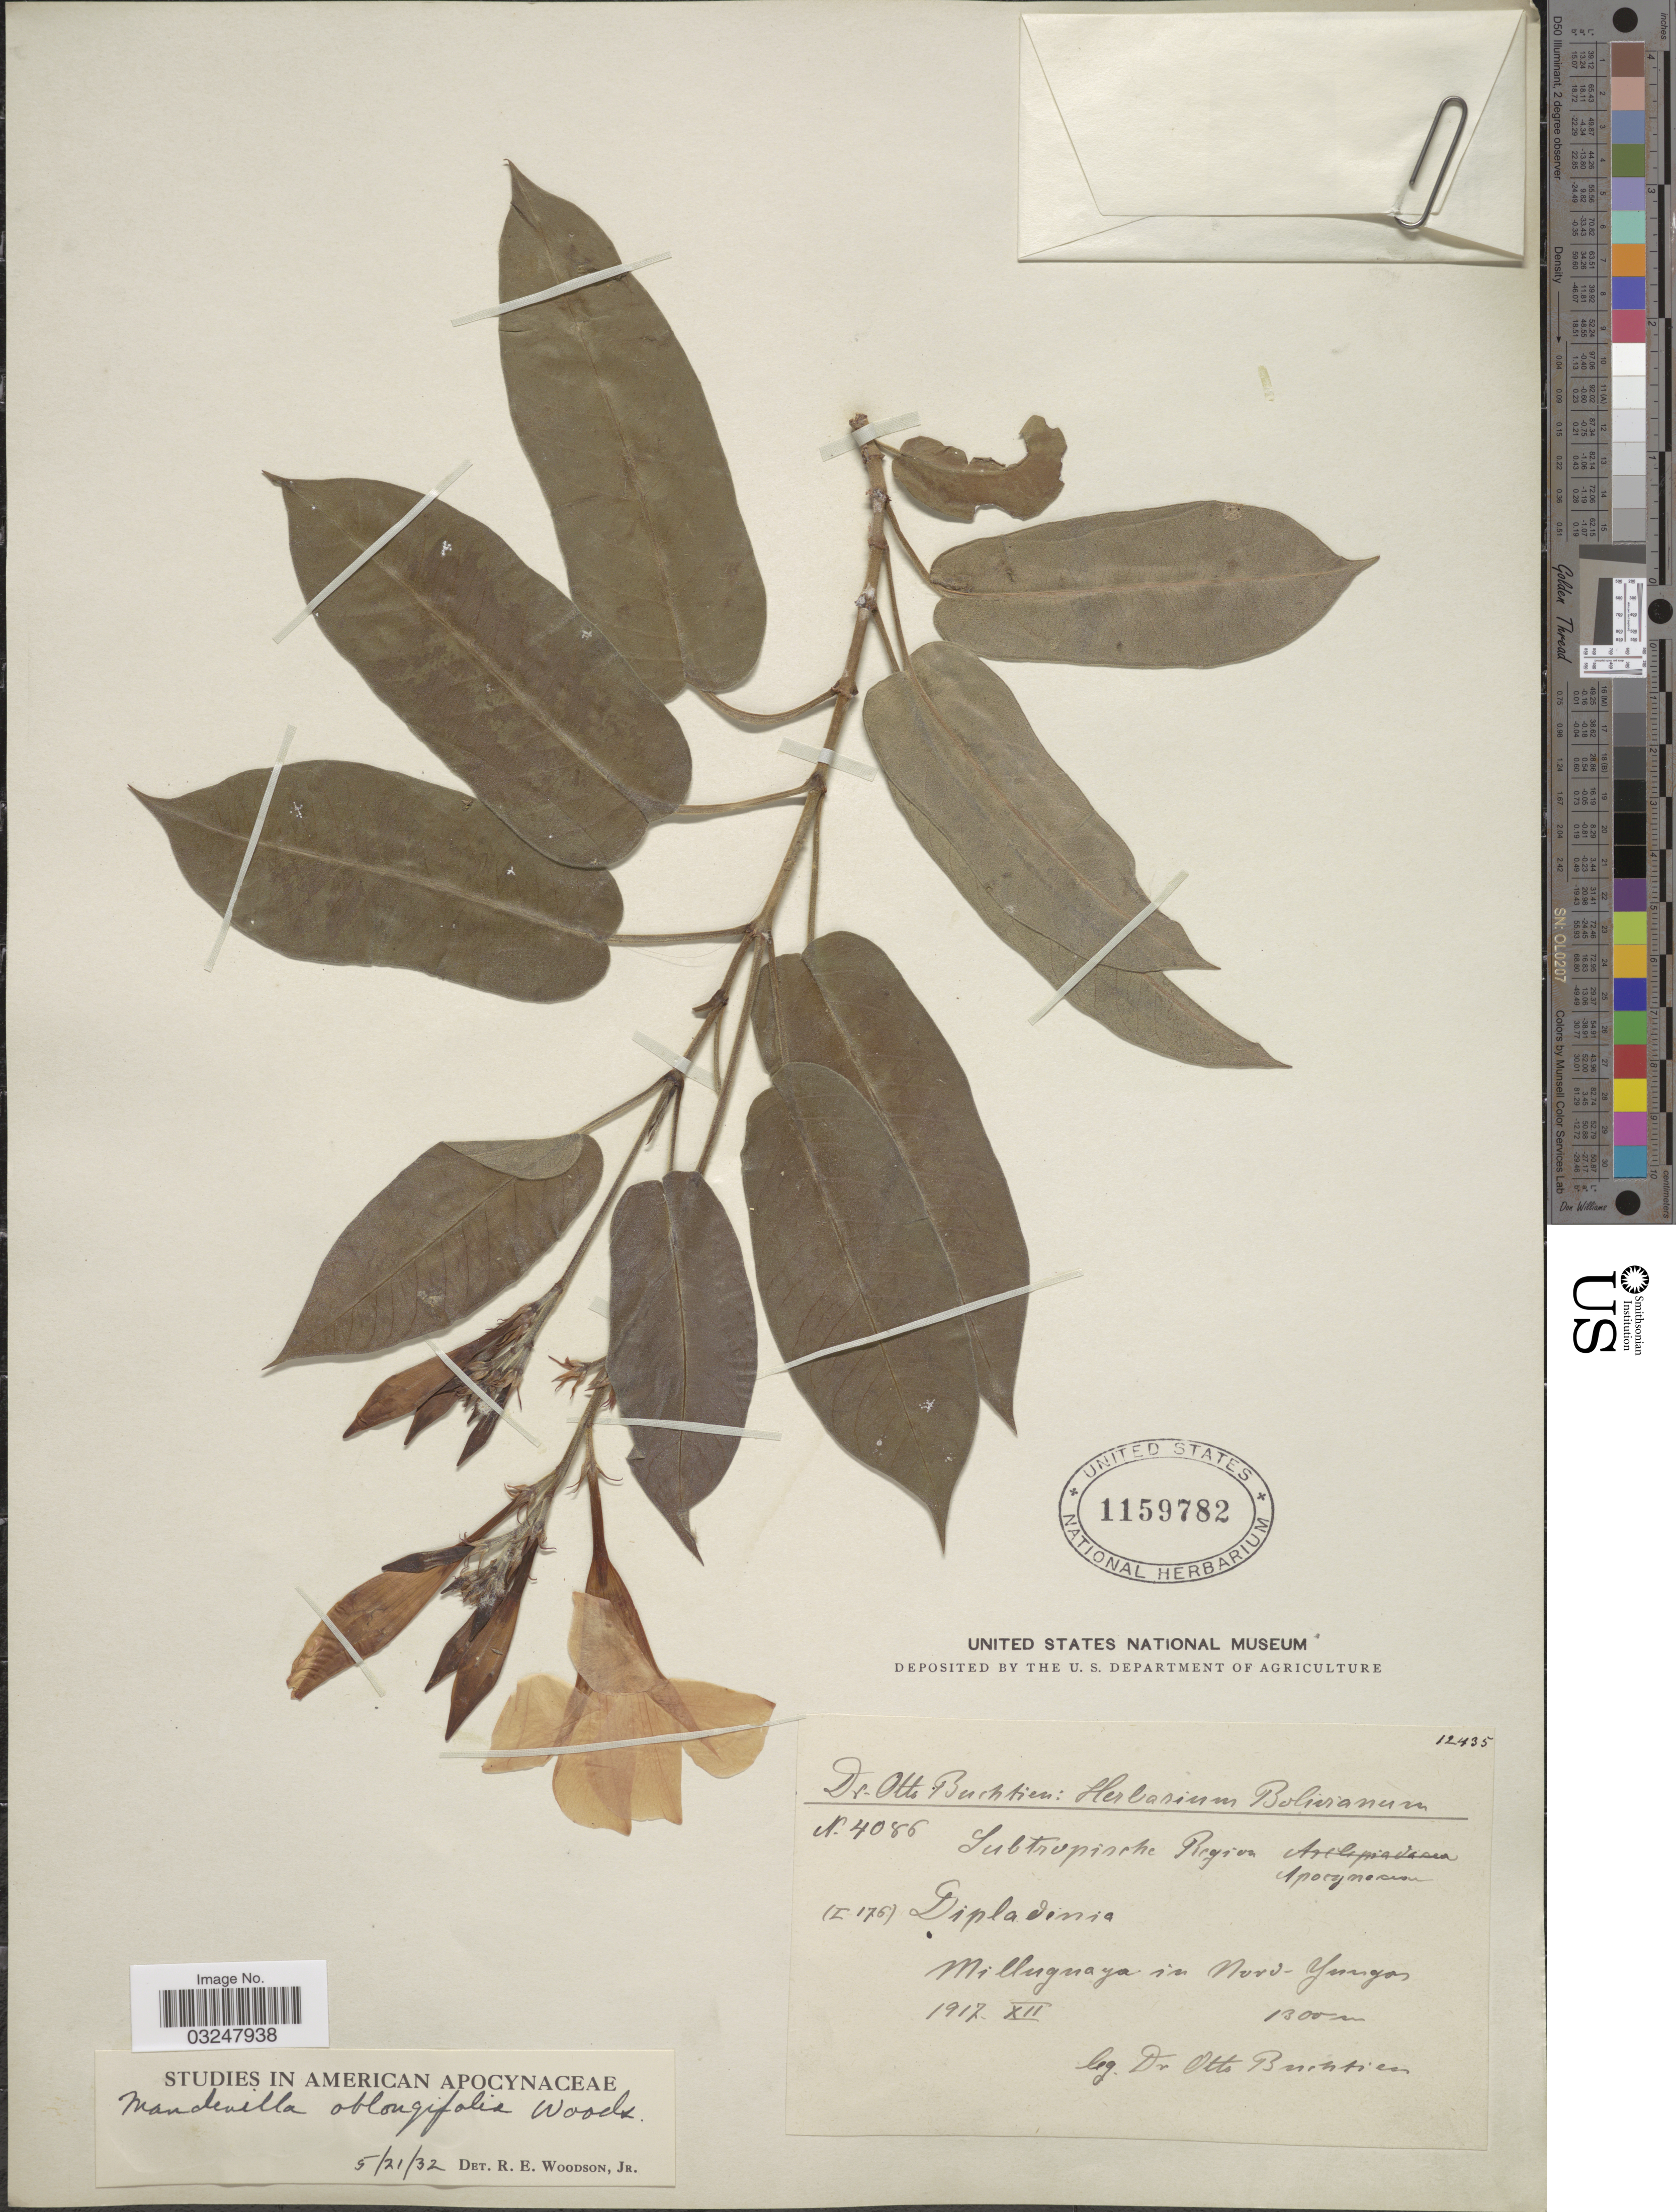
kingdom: Plantae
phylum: Tracheophyta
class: Magnoliopsida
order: Gentianales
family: Apocynaceae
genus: Mandevilla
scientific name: Mandevilla oblongifolia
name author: (Woodson) Woodson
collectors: O. Buchtien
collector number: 4086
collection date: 1917-12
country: Bolivia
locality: Subtropische Region. Milluguaya in Nord-Yungas.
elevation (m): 1300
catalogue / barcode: US 1159782